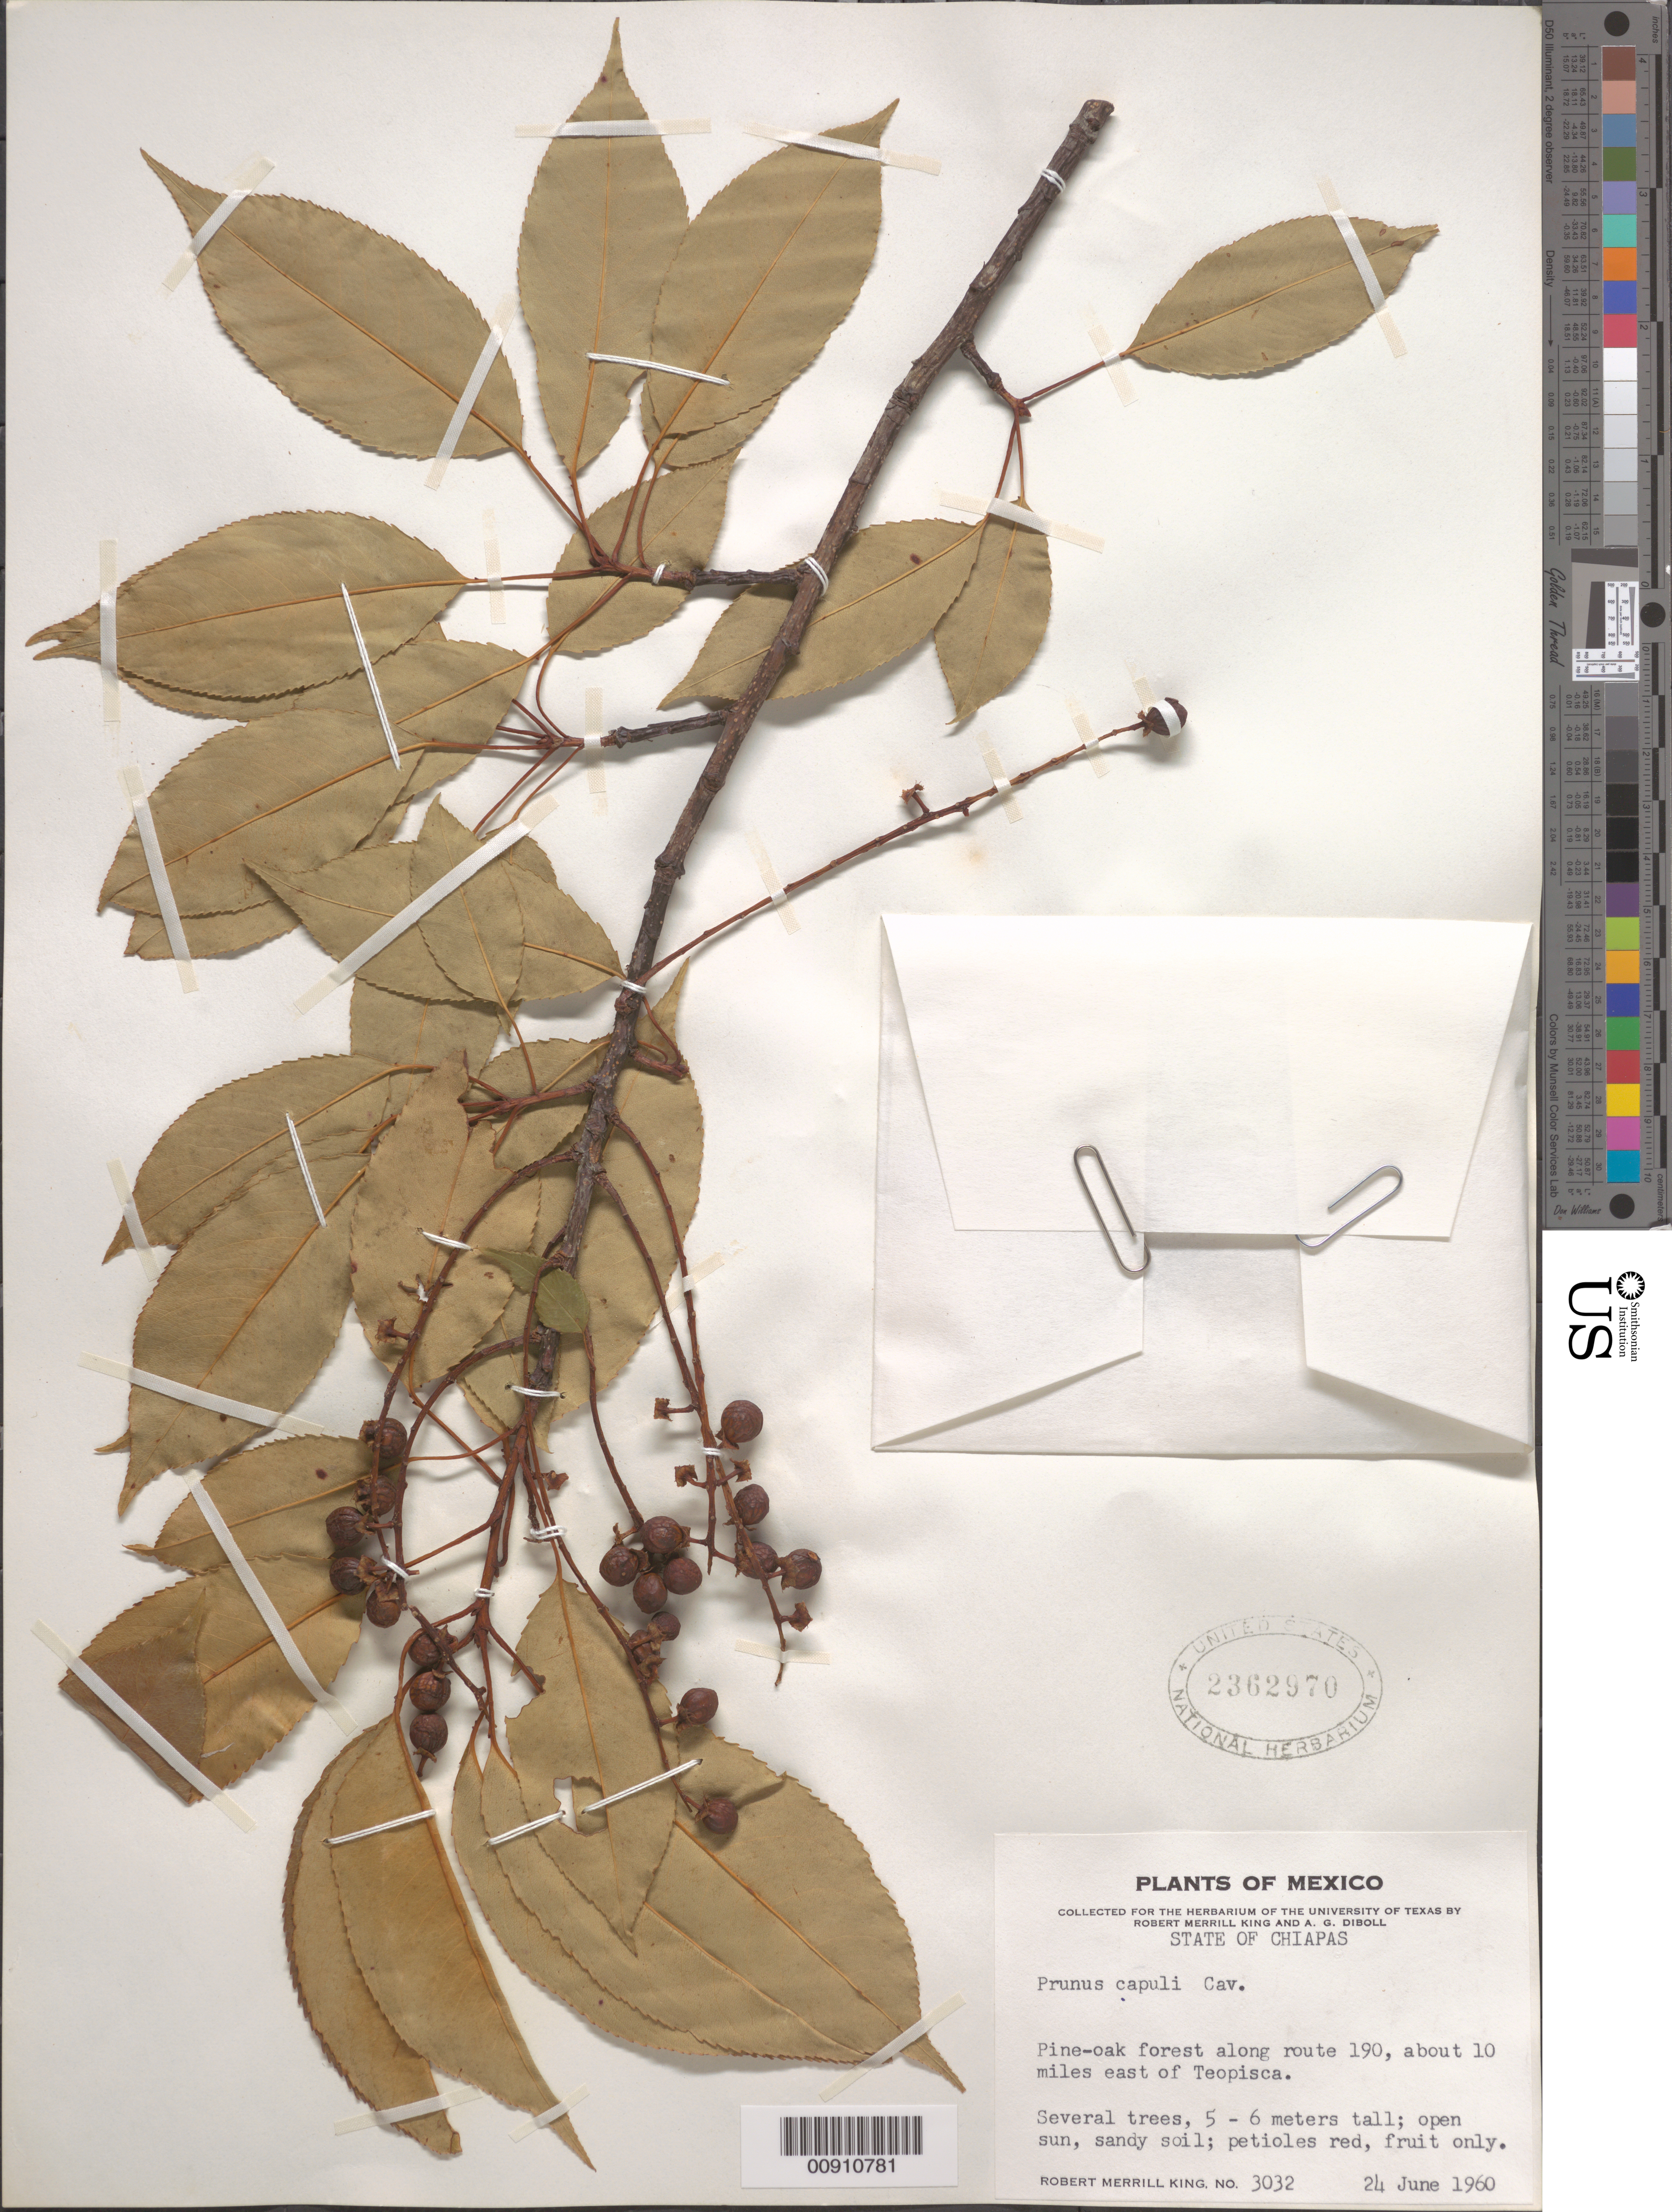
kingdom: Plantae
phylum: Tracheophyta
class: Magnoliopsida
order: Rosales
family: Rosaceae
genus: Prunus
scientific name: Prunus serotina var. salicifolia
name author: (Kunth) Koehne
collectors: R. M. King & A. Diboll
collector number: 3032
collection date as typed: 24 Jun 1960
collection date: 1960-06-24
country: Mexico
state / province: Chiapas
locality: Along route 190, about 10 miles east of Teopisca, Chiapas.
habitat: Pine-oak forest. Open sun, sandy soil.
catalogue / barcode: US 2362970